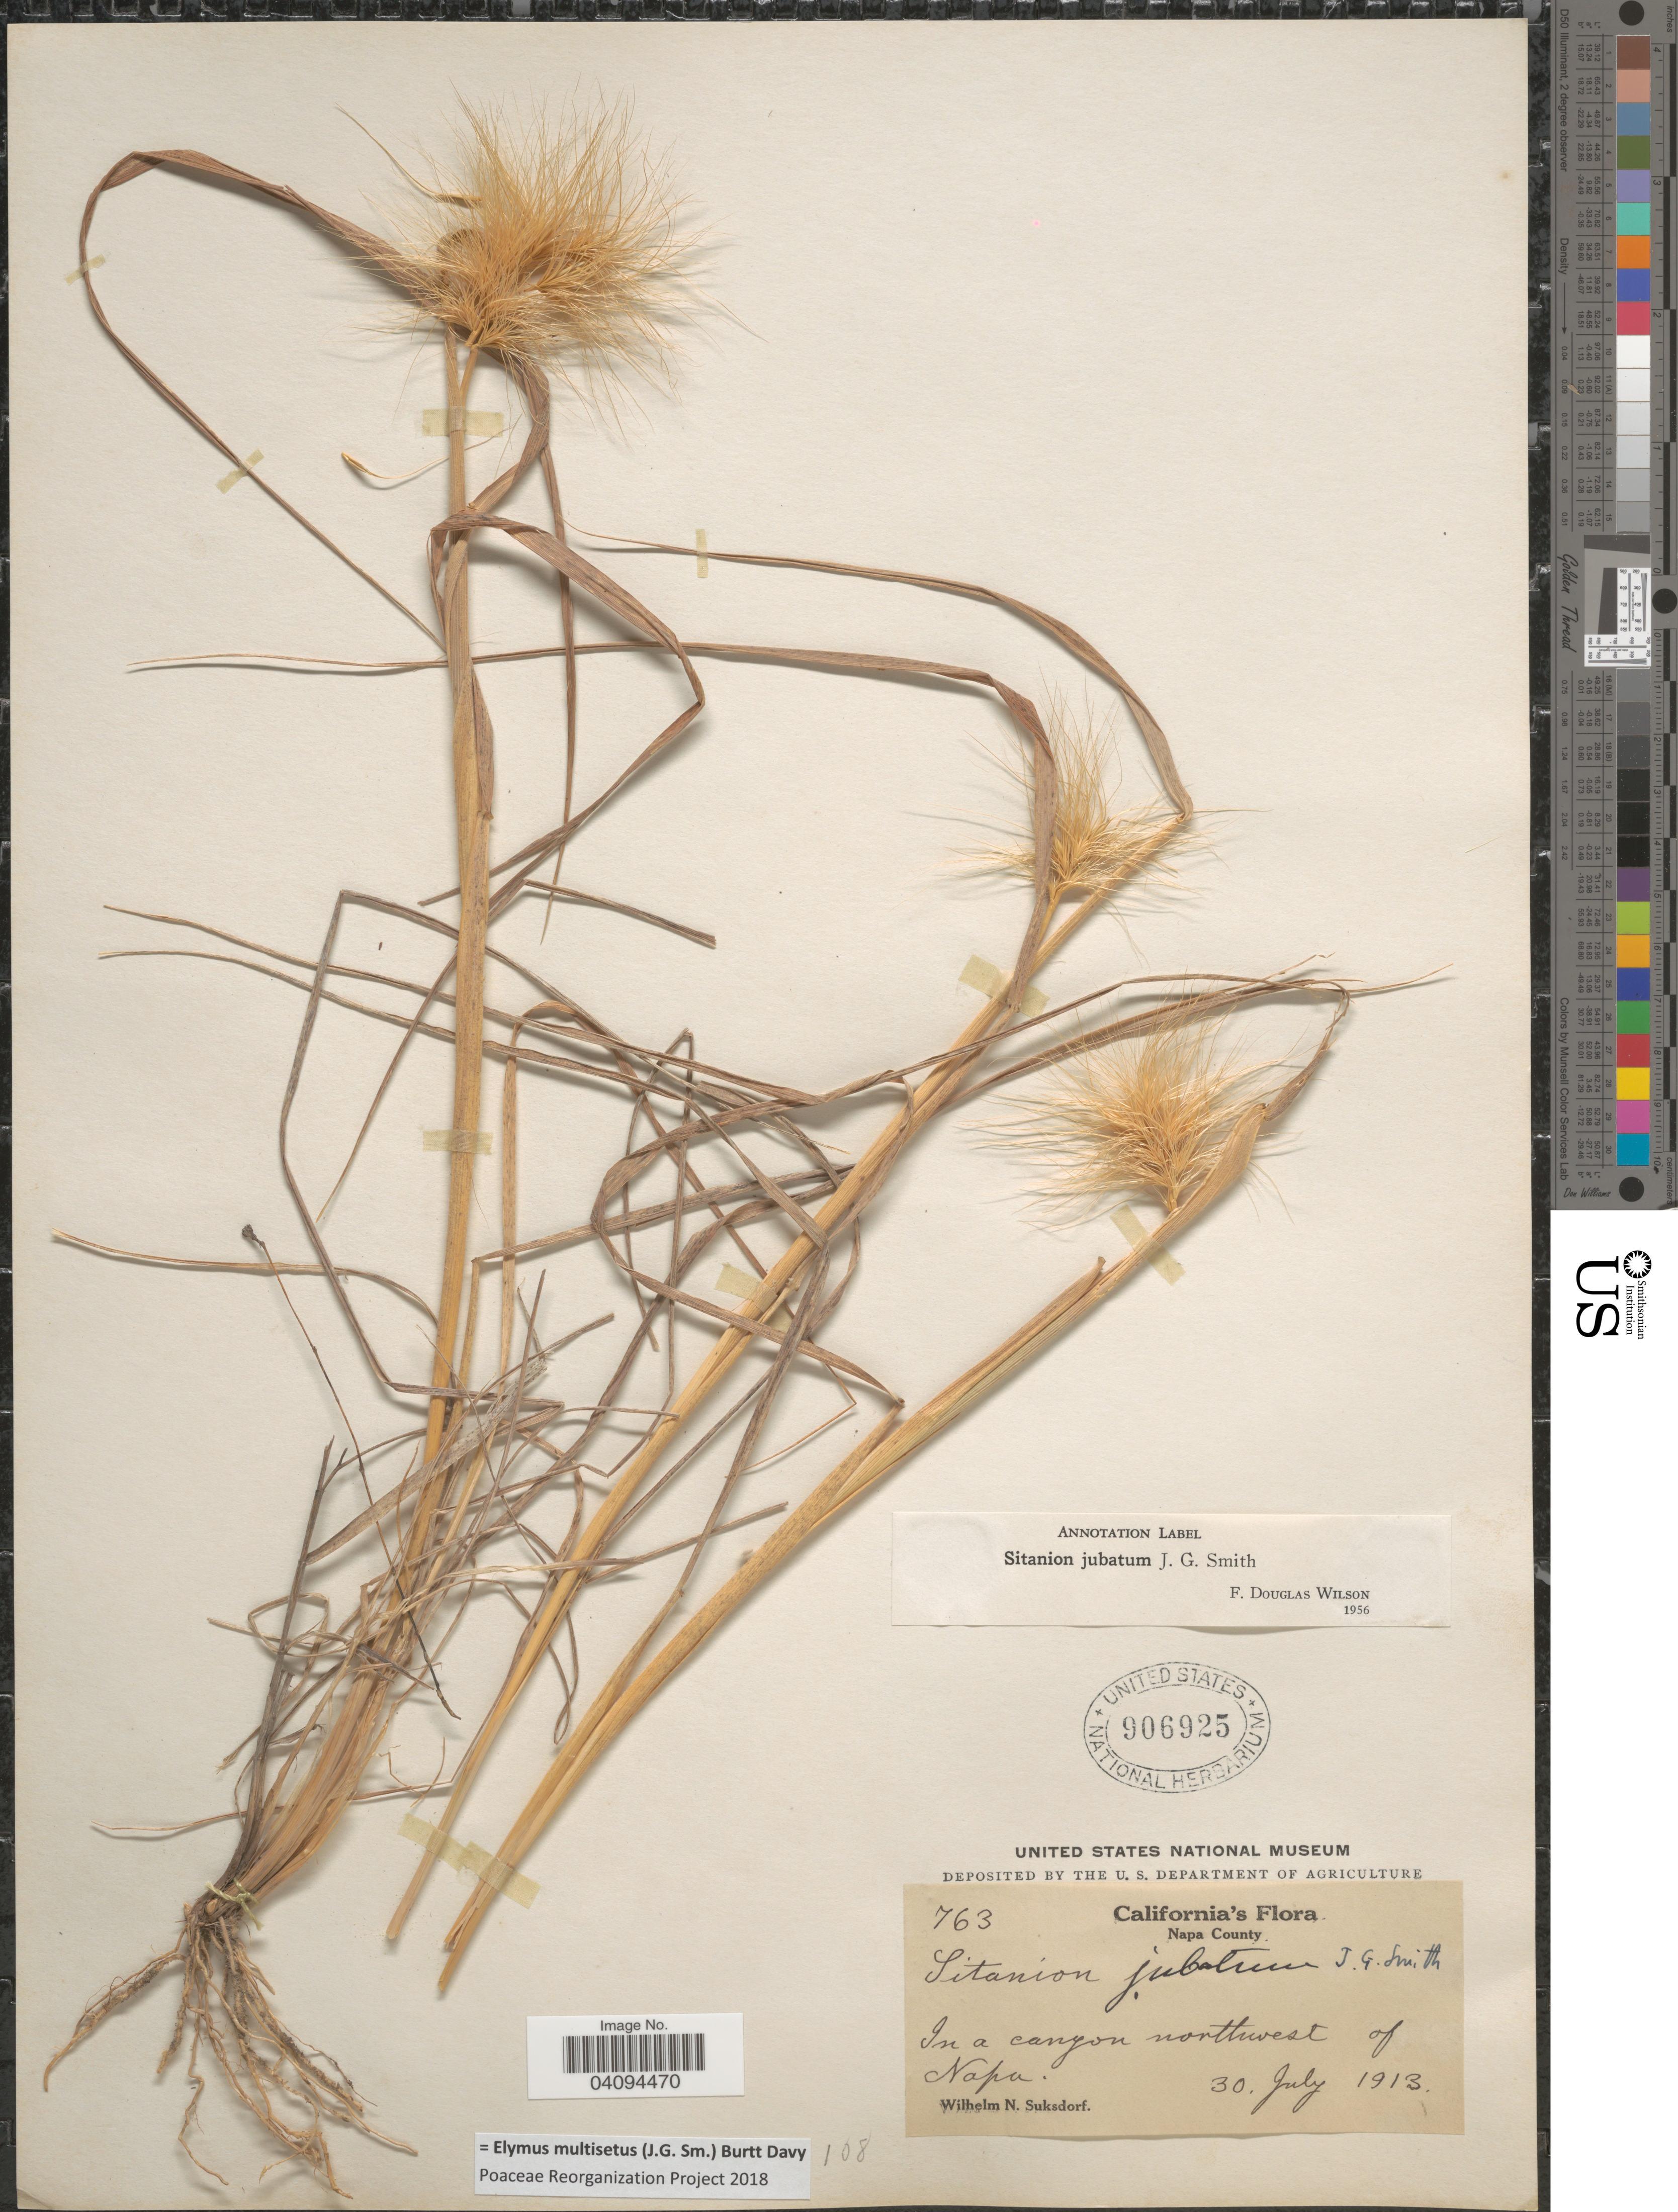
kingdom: Plantae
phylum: Tracheophyta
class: Liliopsida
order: Poales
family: Poaceae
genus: Elymus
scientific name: Elymus multisetus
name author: (J.G. Sm.) Burtt Davy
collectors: W. N. Suksdorf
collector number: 763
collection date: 1913-07-30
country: United States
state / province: California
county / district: Napa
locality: Napa County. In a canyon northwest of Napa.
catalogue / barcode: US 906925